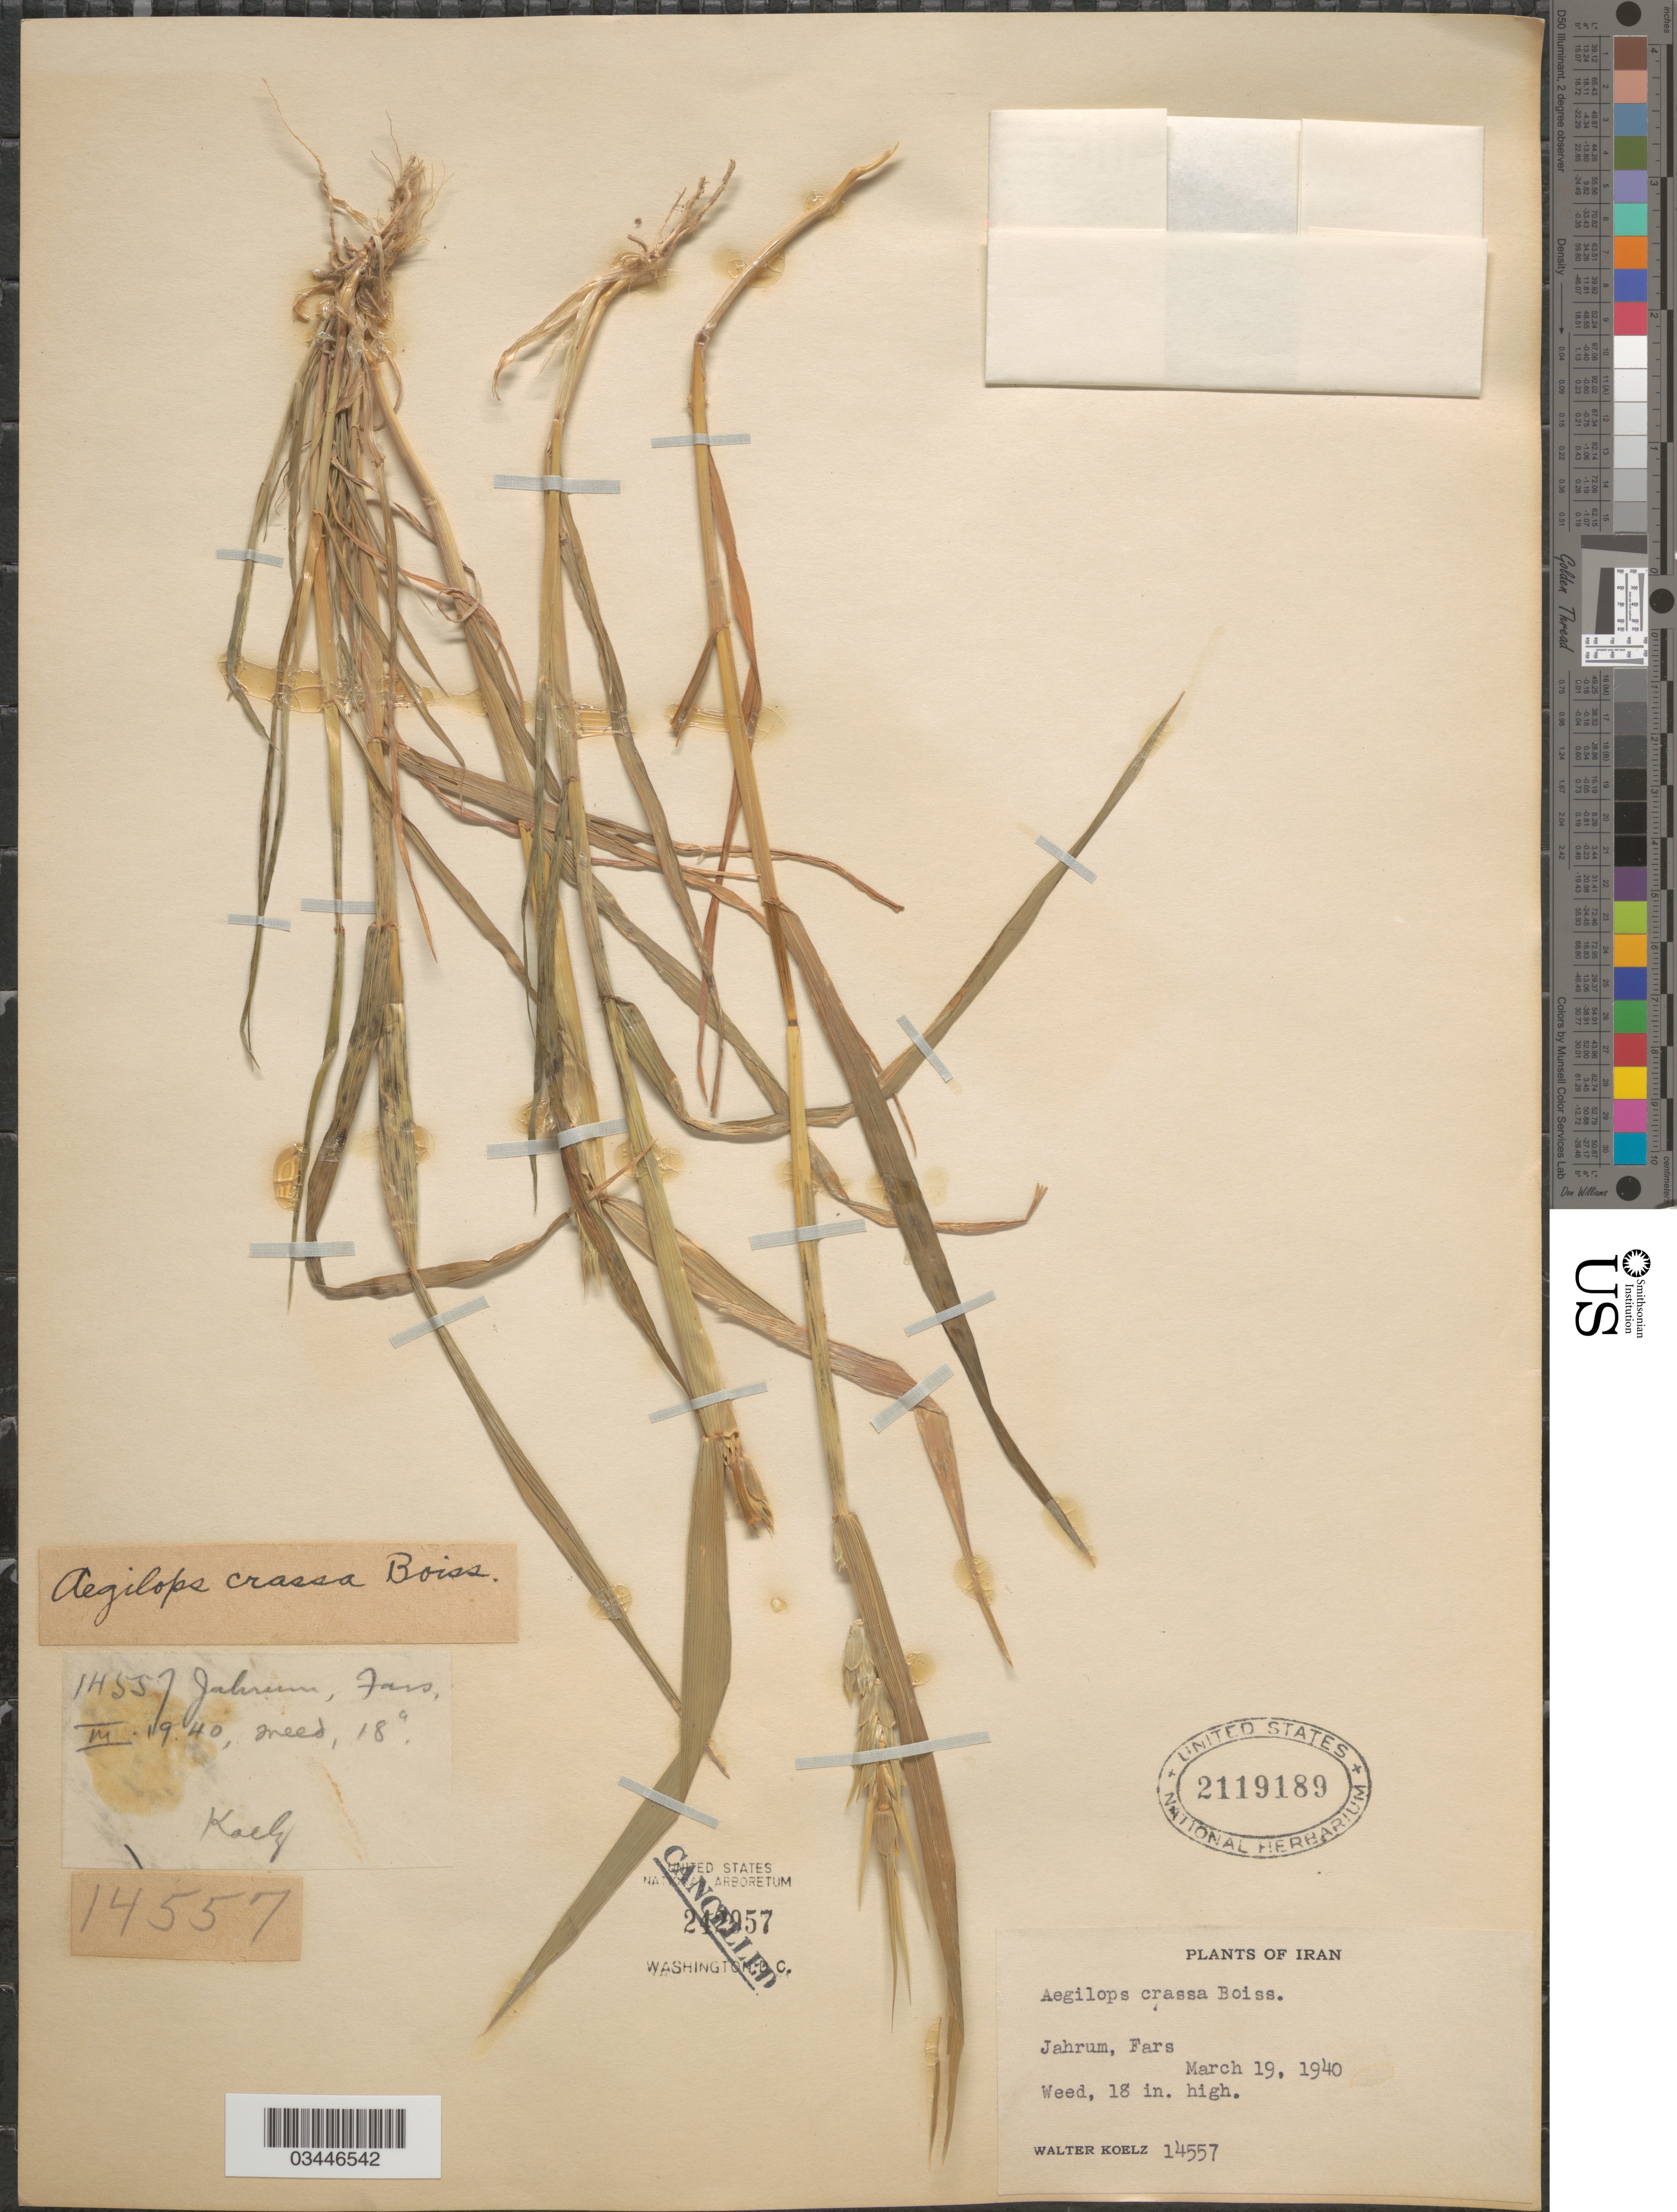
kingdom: Plantae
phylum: Tracheophyta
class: Liliopsida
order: Poales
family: Poaceae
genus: Aegilops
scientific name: Aegilops crassa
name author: Boiss.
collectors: W. N. Koelz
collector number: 14557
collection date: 1940-03-19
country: Iran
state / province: Fars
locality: Jahrum.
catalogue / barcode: US 2119189